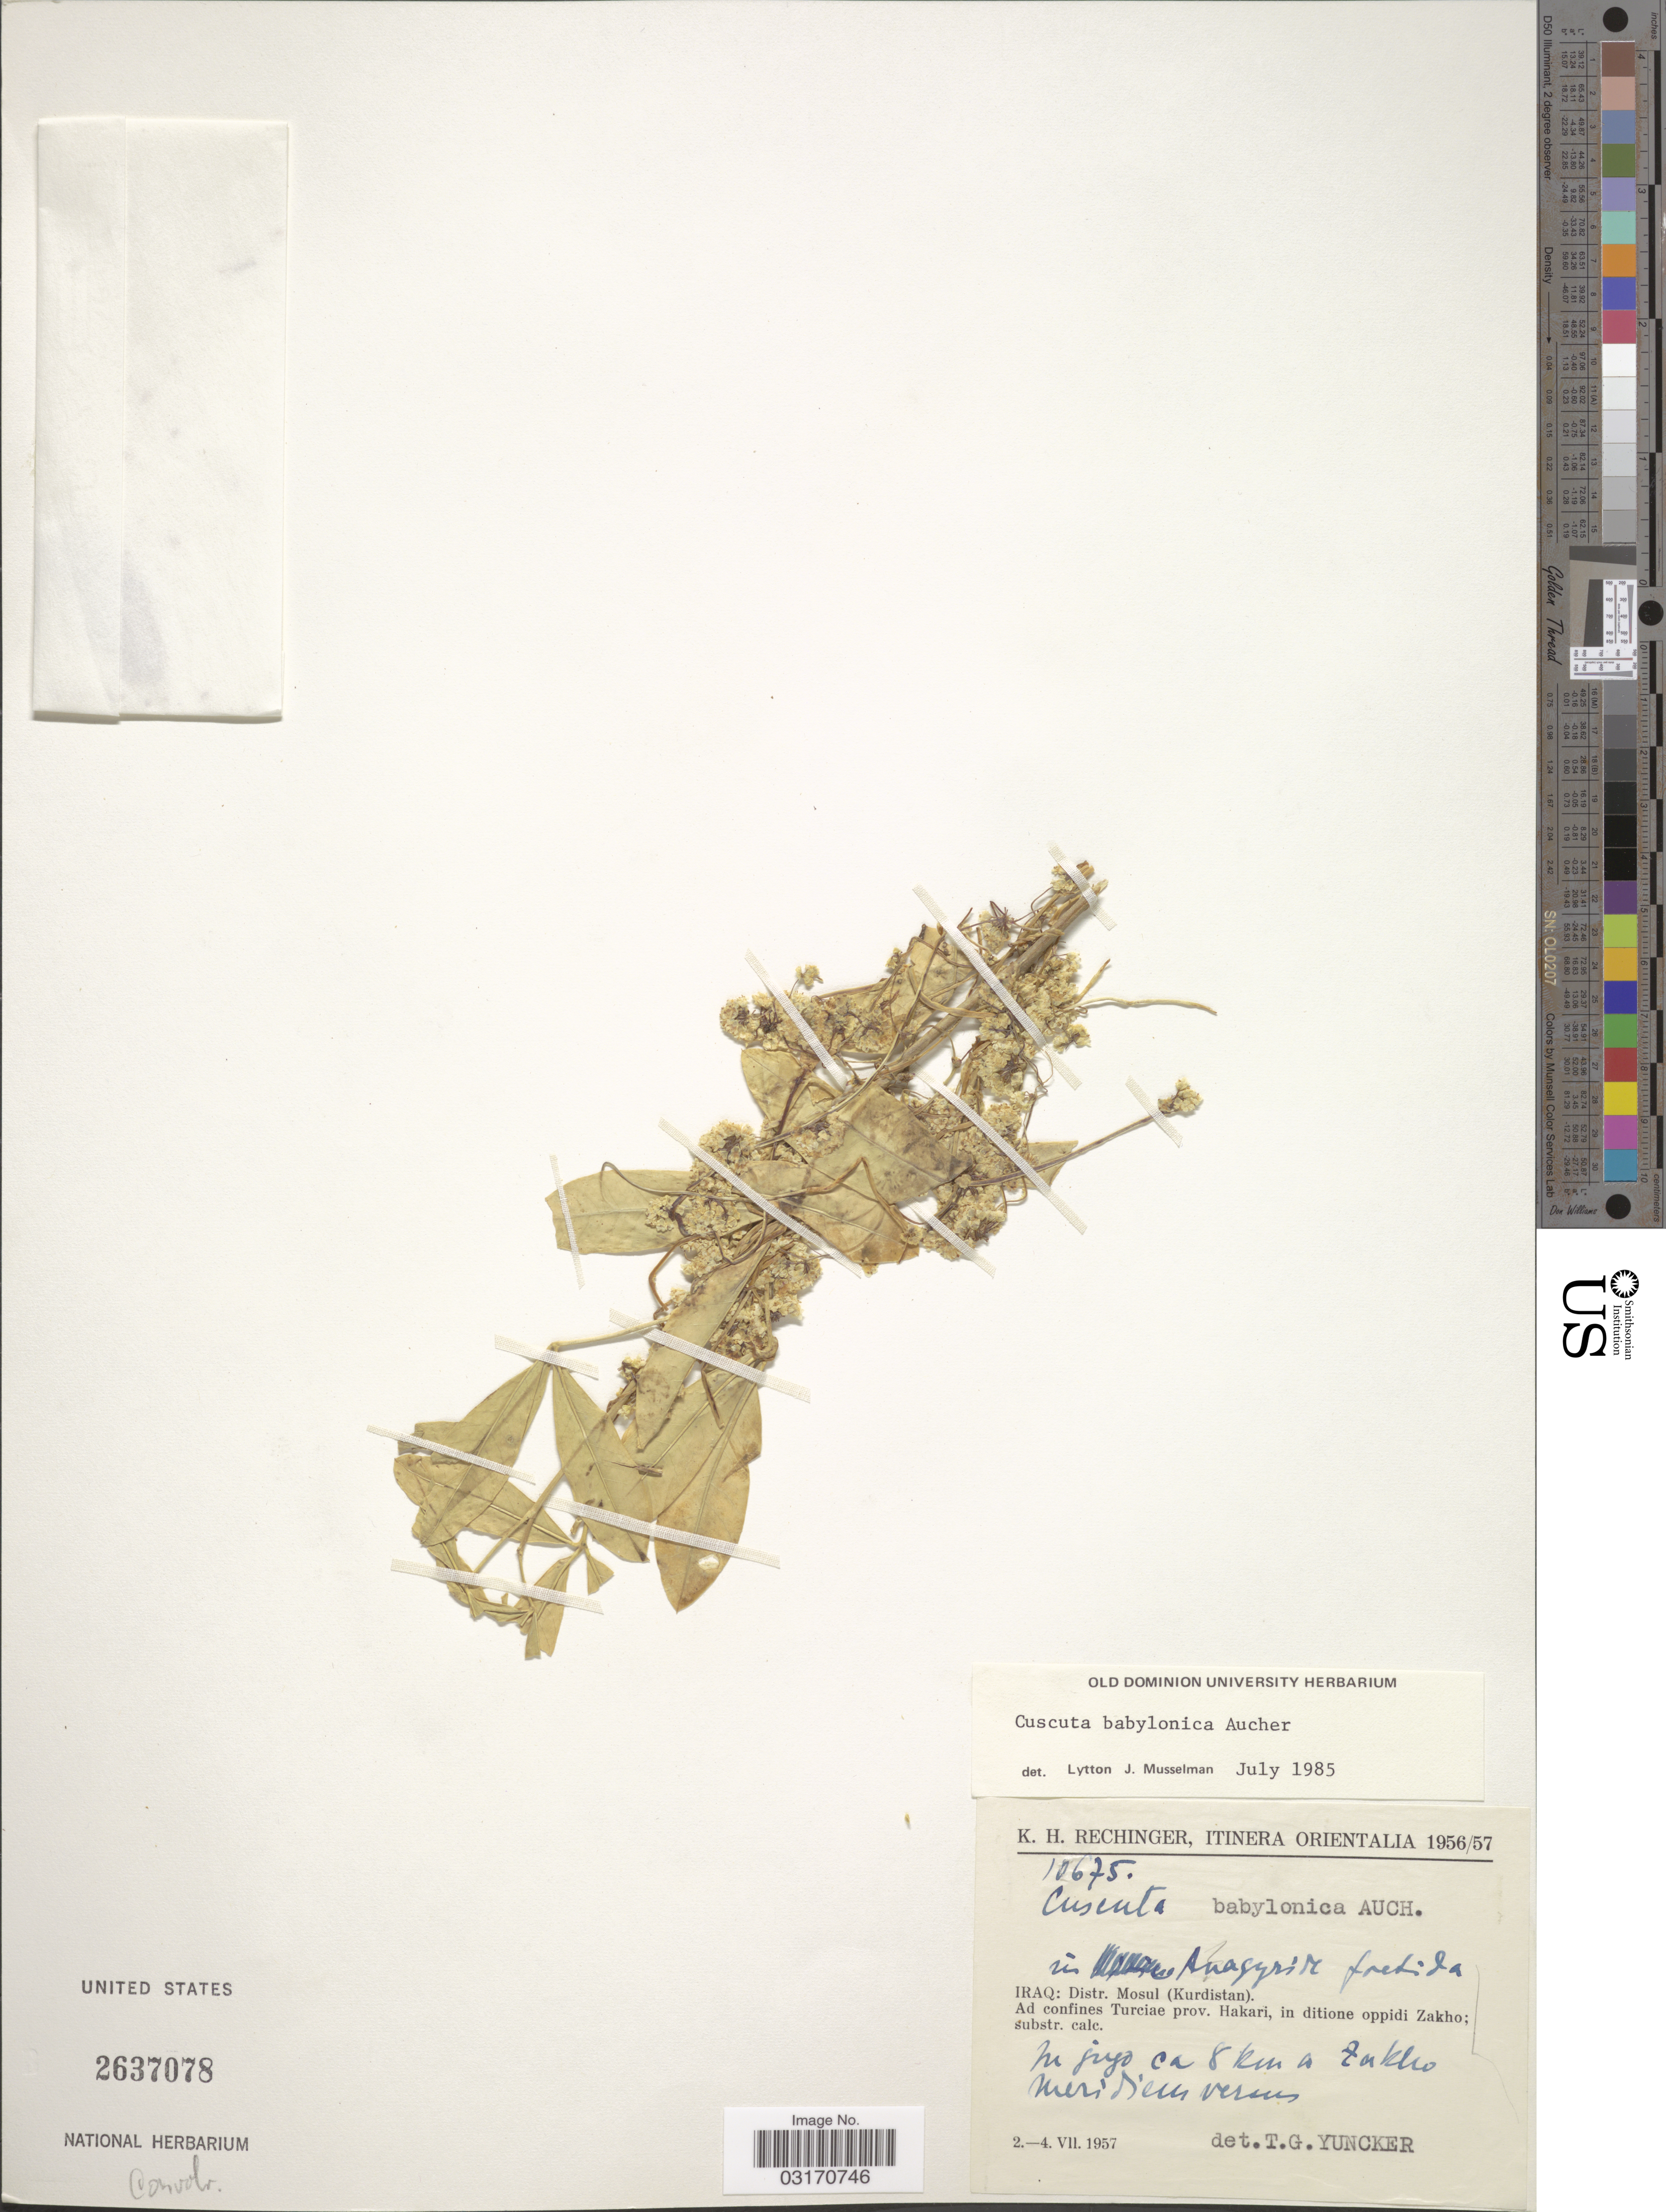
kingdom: Plantae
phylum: Tracheophyta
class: Magnoliopsida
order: Solanales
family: Convolvulaceae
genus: Cuscuta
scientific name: Cuscuta babylonica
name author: Aucher ex Choisy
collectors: K. H. Rechinger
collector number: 10675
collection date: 1957-07-02/1957-07-04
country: Iraq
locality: Distr. Mosul (Kurdistan). Ad confines Turciae prov. Hakari, in ditione oppidi Zakho; substr. calc. In jiyo [interpreted] ca 8 km a Zakho meridieus verus [interpreted].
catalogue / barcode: US 2637078